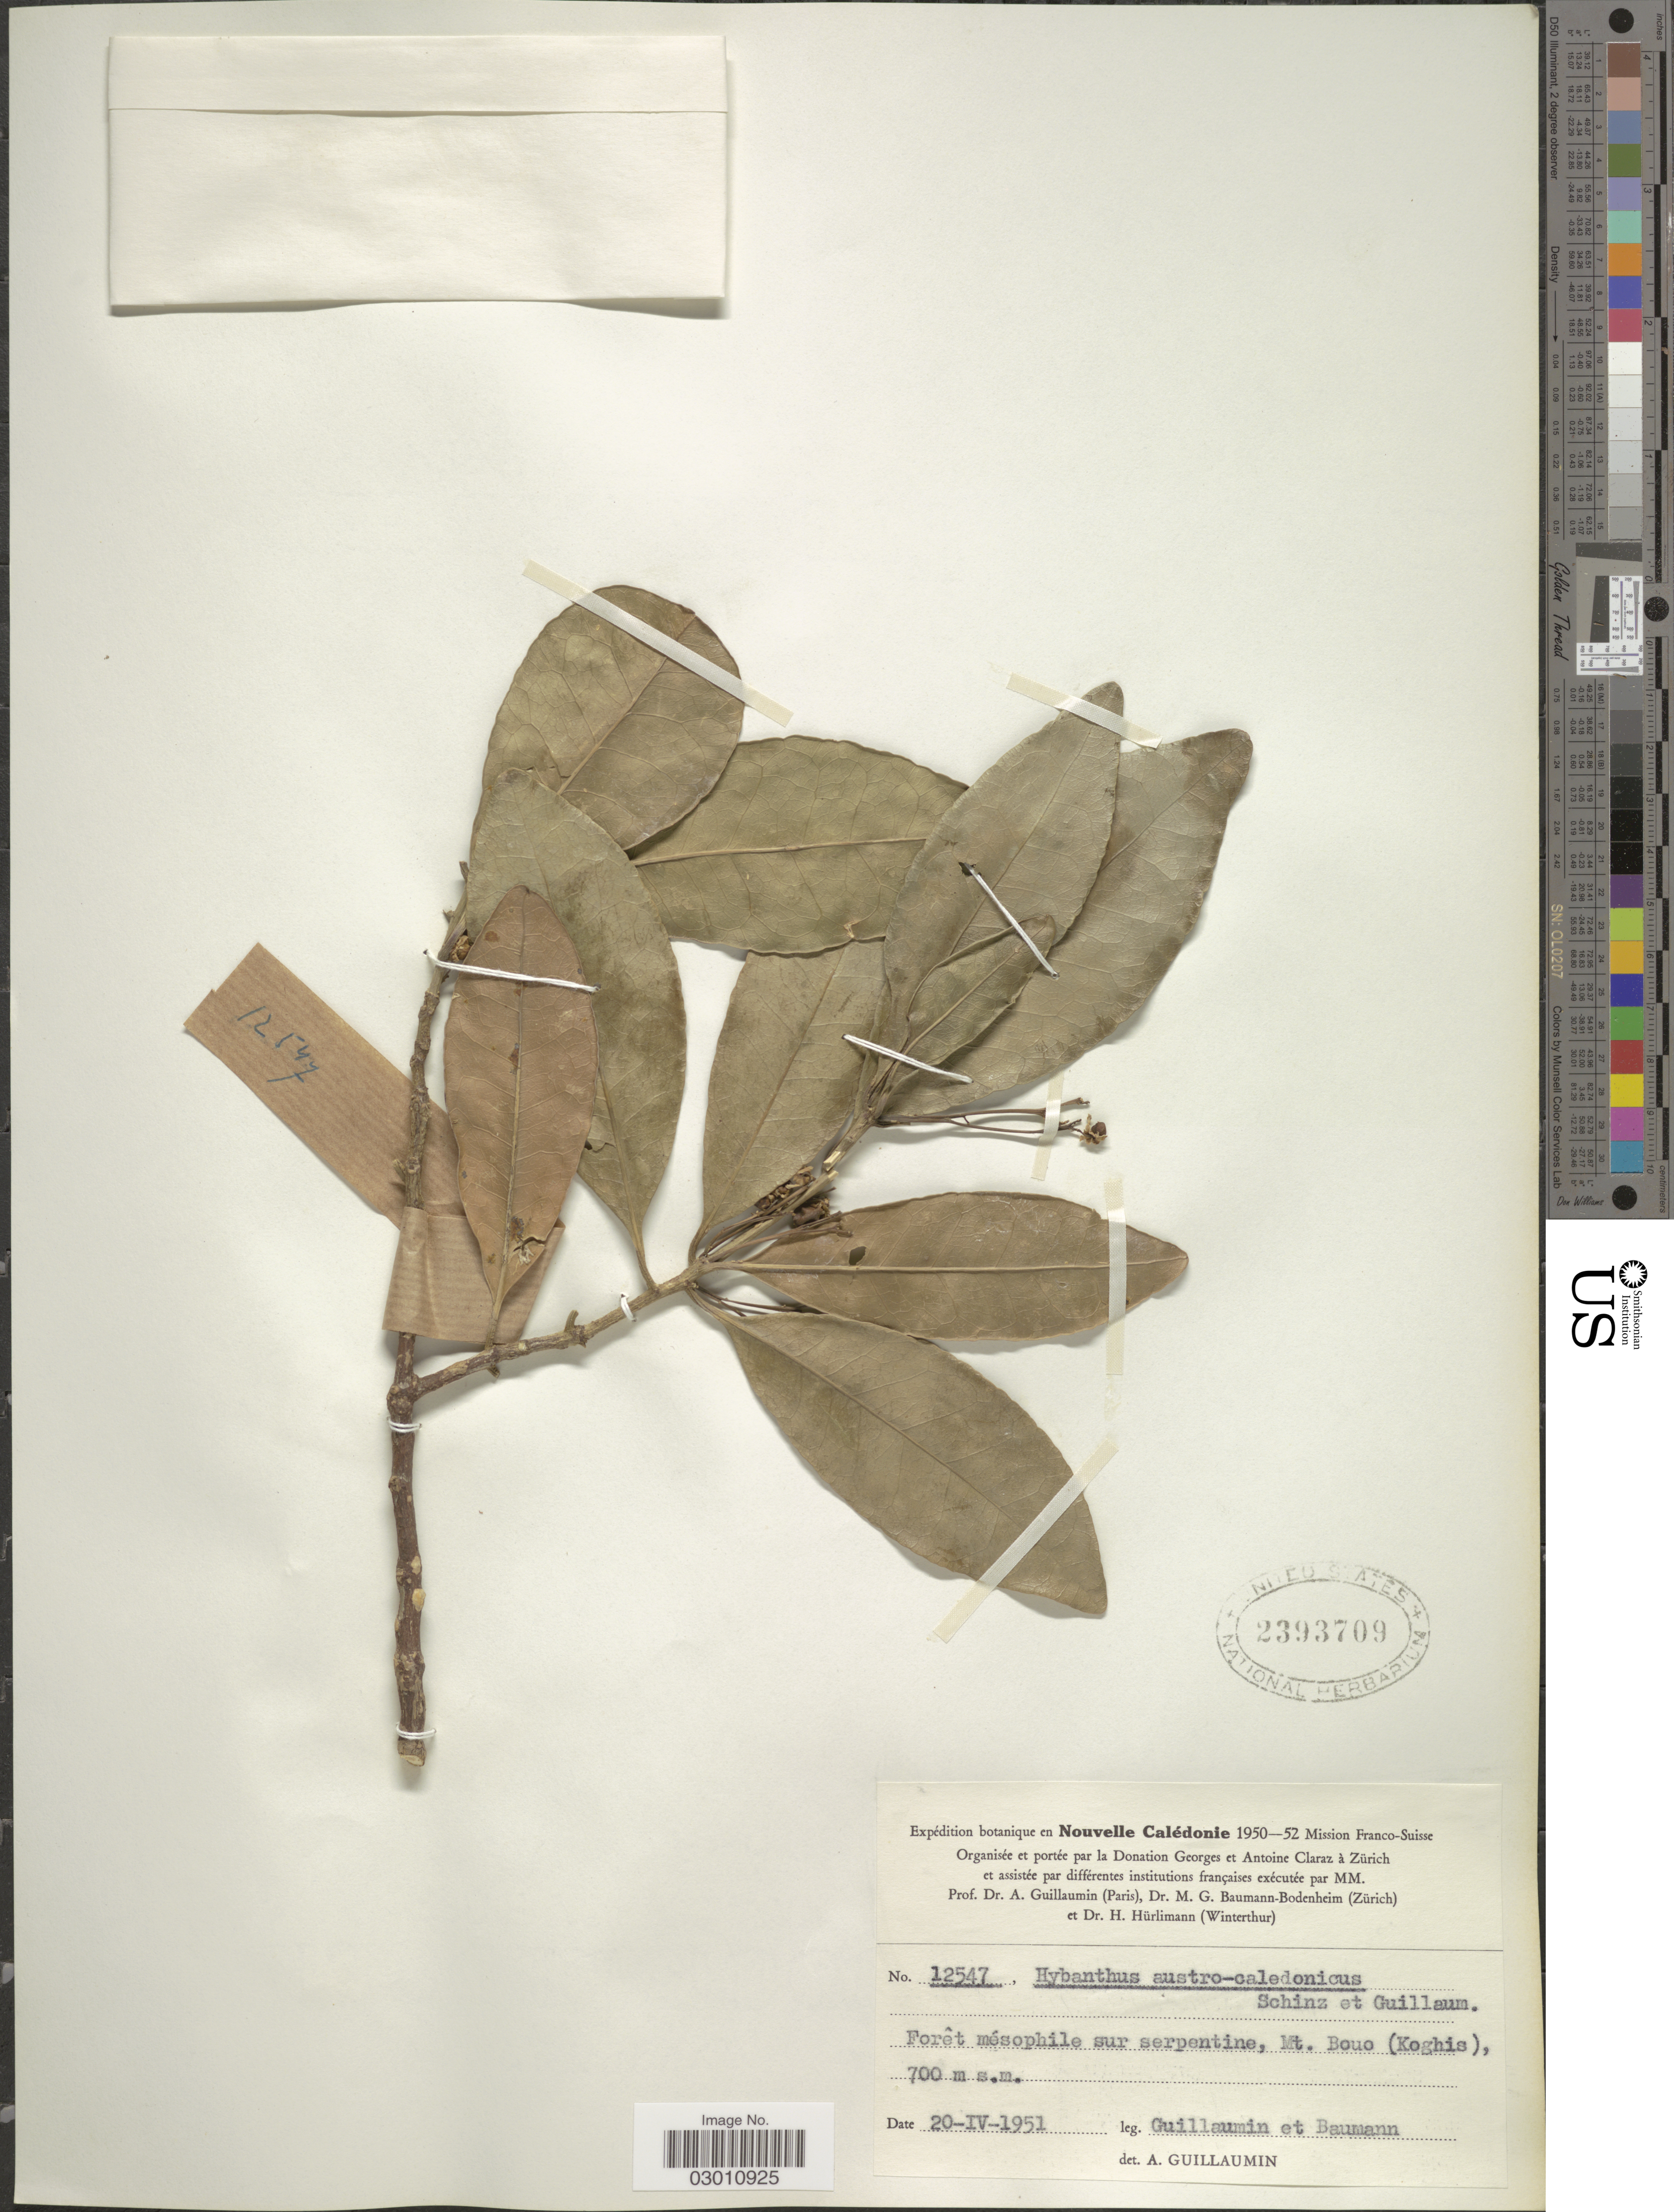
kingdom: Plantae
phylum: Tracheophyta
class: Magnoliopsida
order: Malpighiales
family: Violaceae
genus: Hybanthus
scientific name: Hybanthus austrocaledonicus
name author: (Vieill.) Melch.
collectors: A. Guillaumin & M. G. Baumann-Bodenheim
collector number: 12547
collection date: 1951-04-20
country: New Caledonia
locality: Forêt mésophile sur serpentine, Mt. Bouo (Koghis).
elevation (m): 700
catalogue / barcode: US 2393709